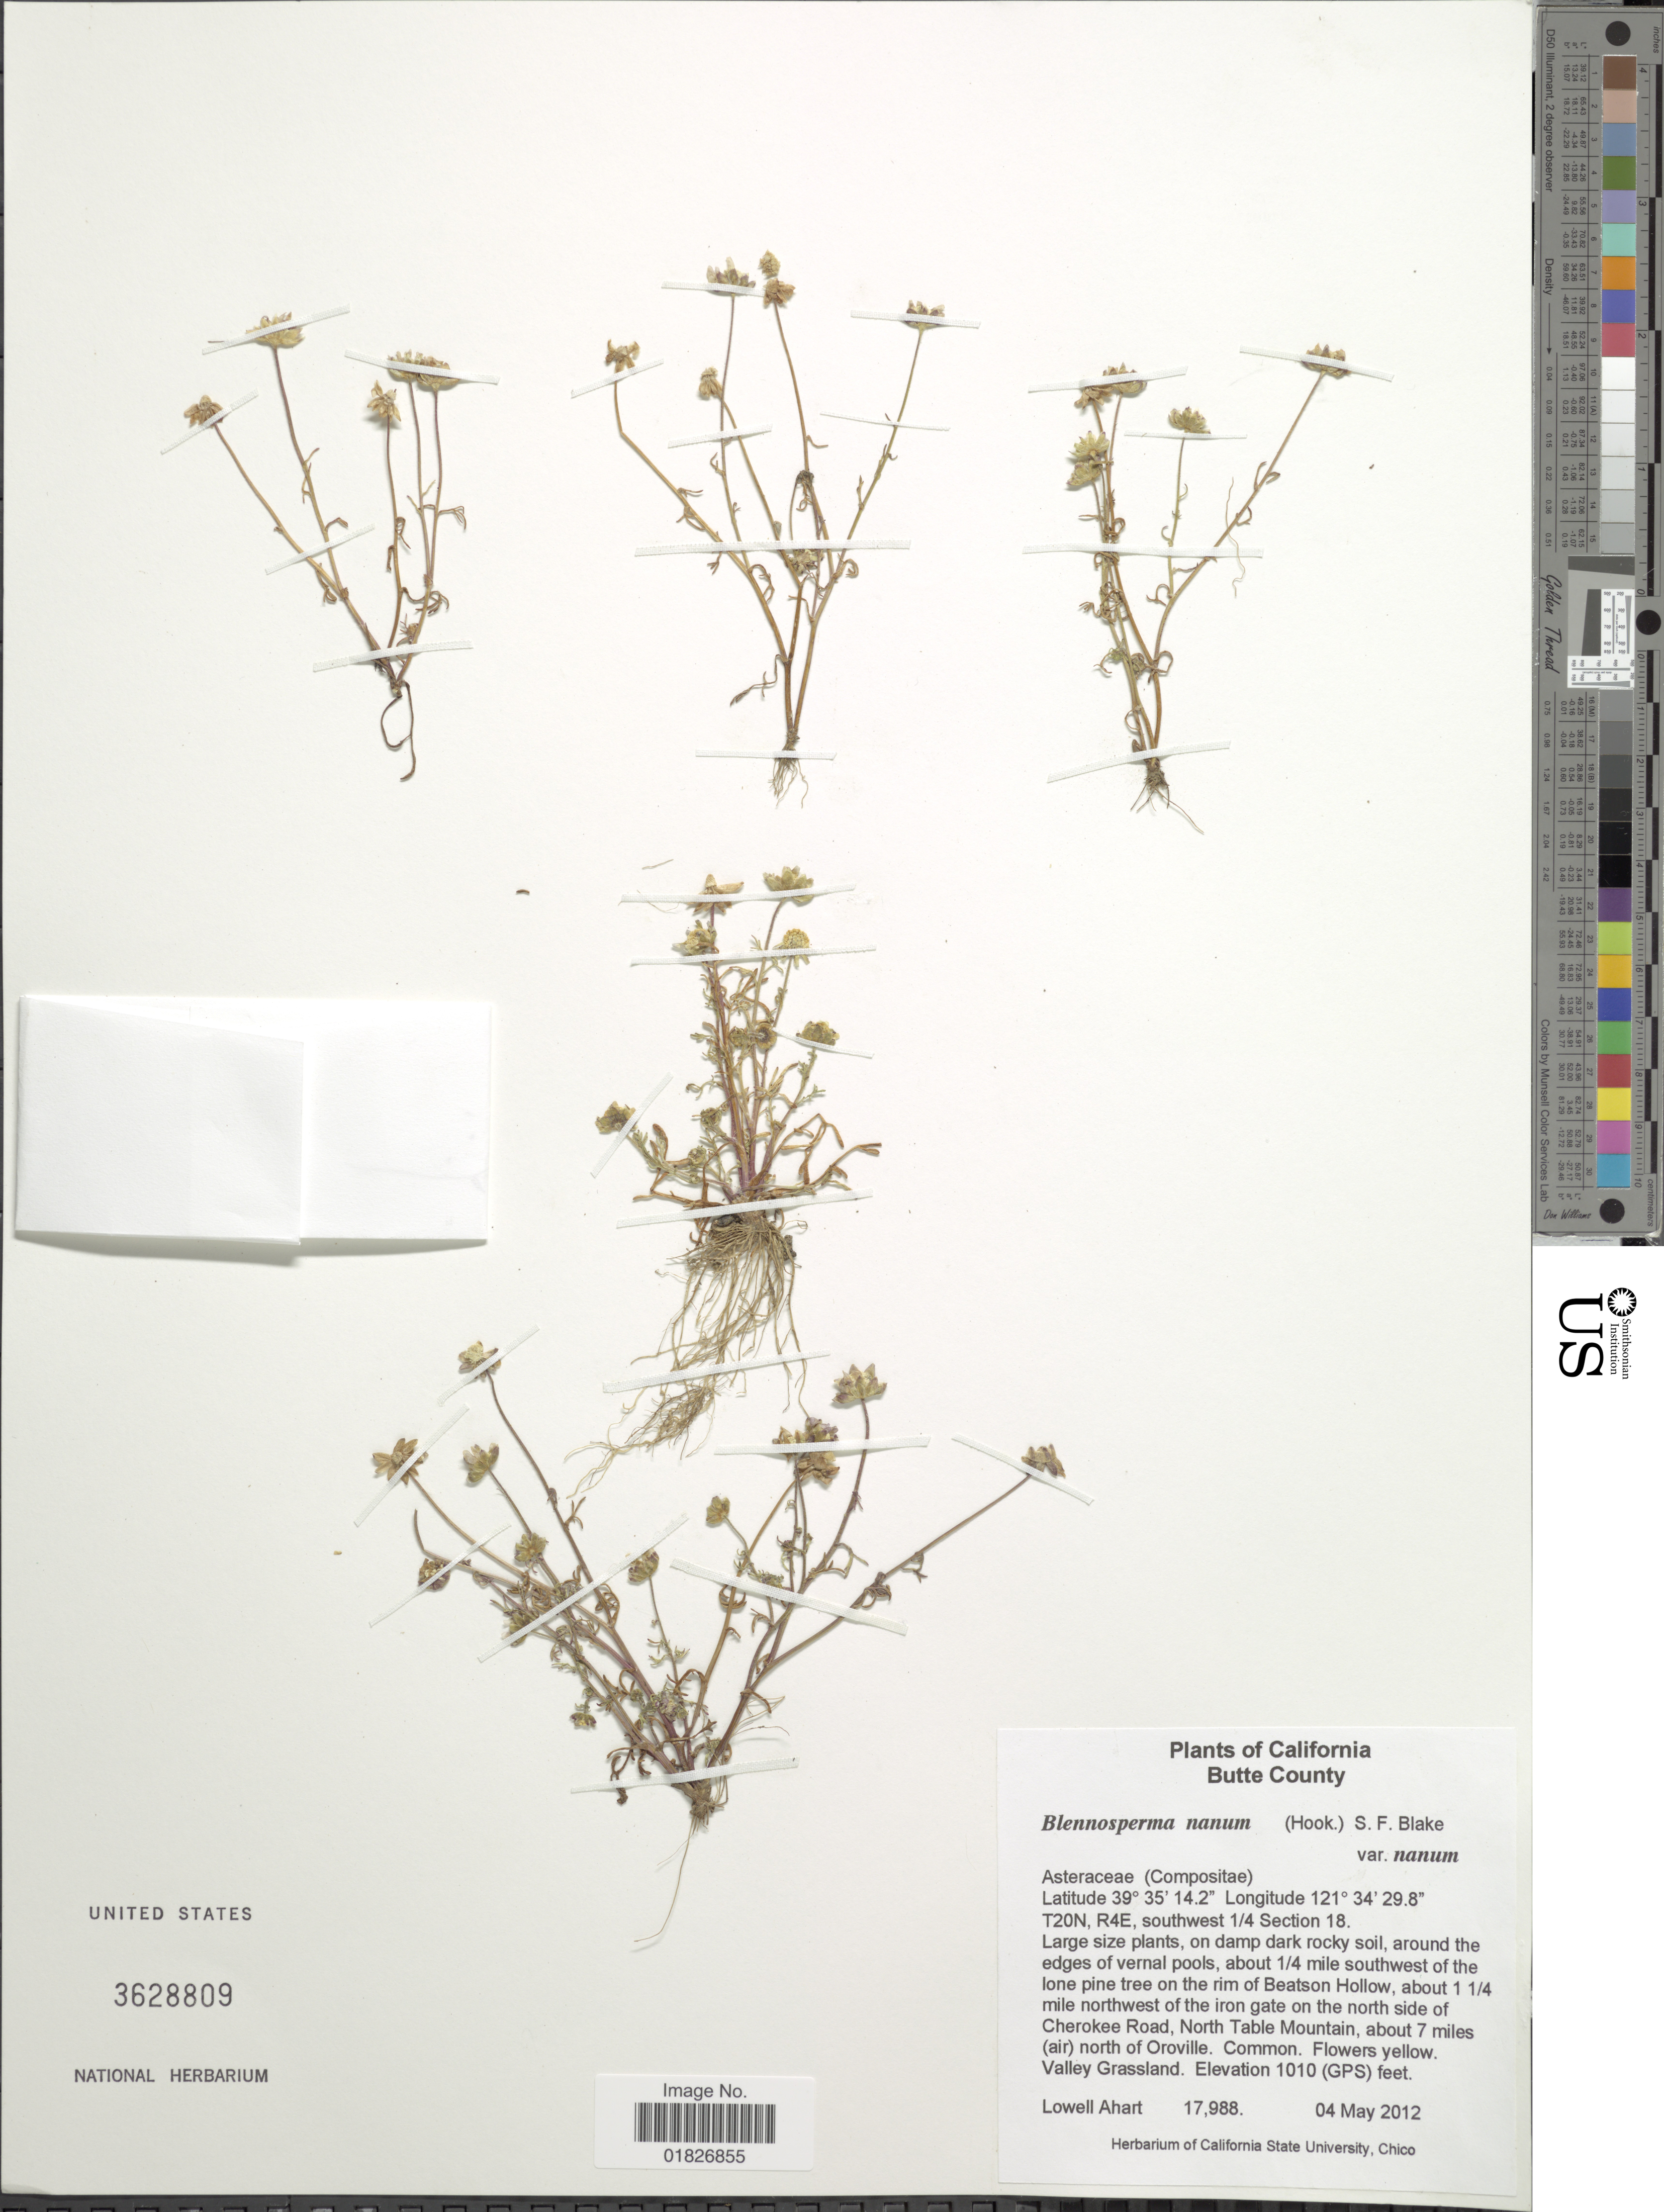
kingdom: Plantae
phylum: Tracheophyta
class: Magnoliopsida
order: Asterales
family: Asteraceae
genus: Blennosperma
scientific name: Blennosperma nanum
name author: (Hook.) S.F. Blake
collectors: L. Ahart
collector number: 17988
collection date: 2012-05-04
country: United States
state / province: California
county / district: Butte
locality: Butte County, T20N, R4E, southwest 1/4 Section 18, about 1/4 mile southwest of the lone pine tree on the rim of Beatson Hollow, about 1 1/4 mile northwest of the iron gate on the north side of Cherokee Road, North Table Mountain, about 7 miles (air) north of Oroville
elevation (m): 308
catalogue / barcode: US 3628809